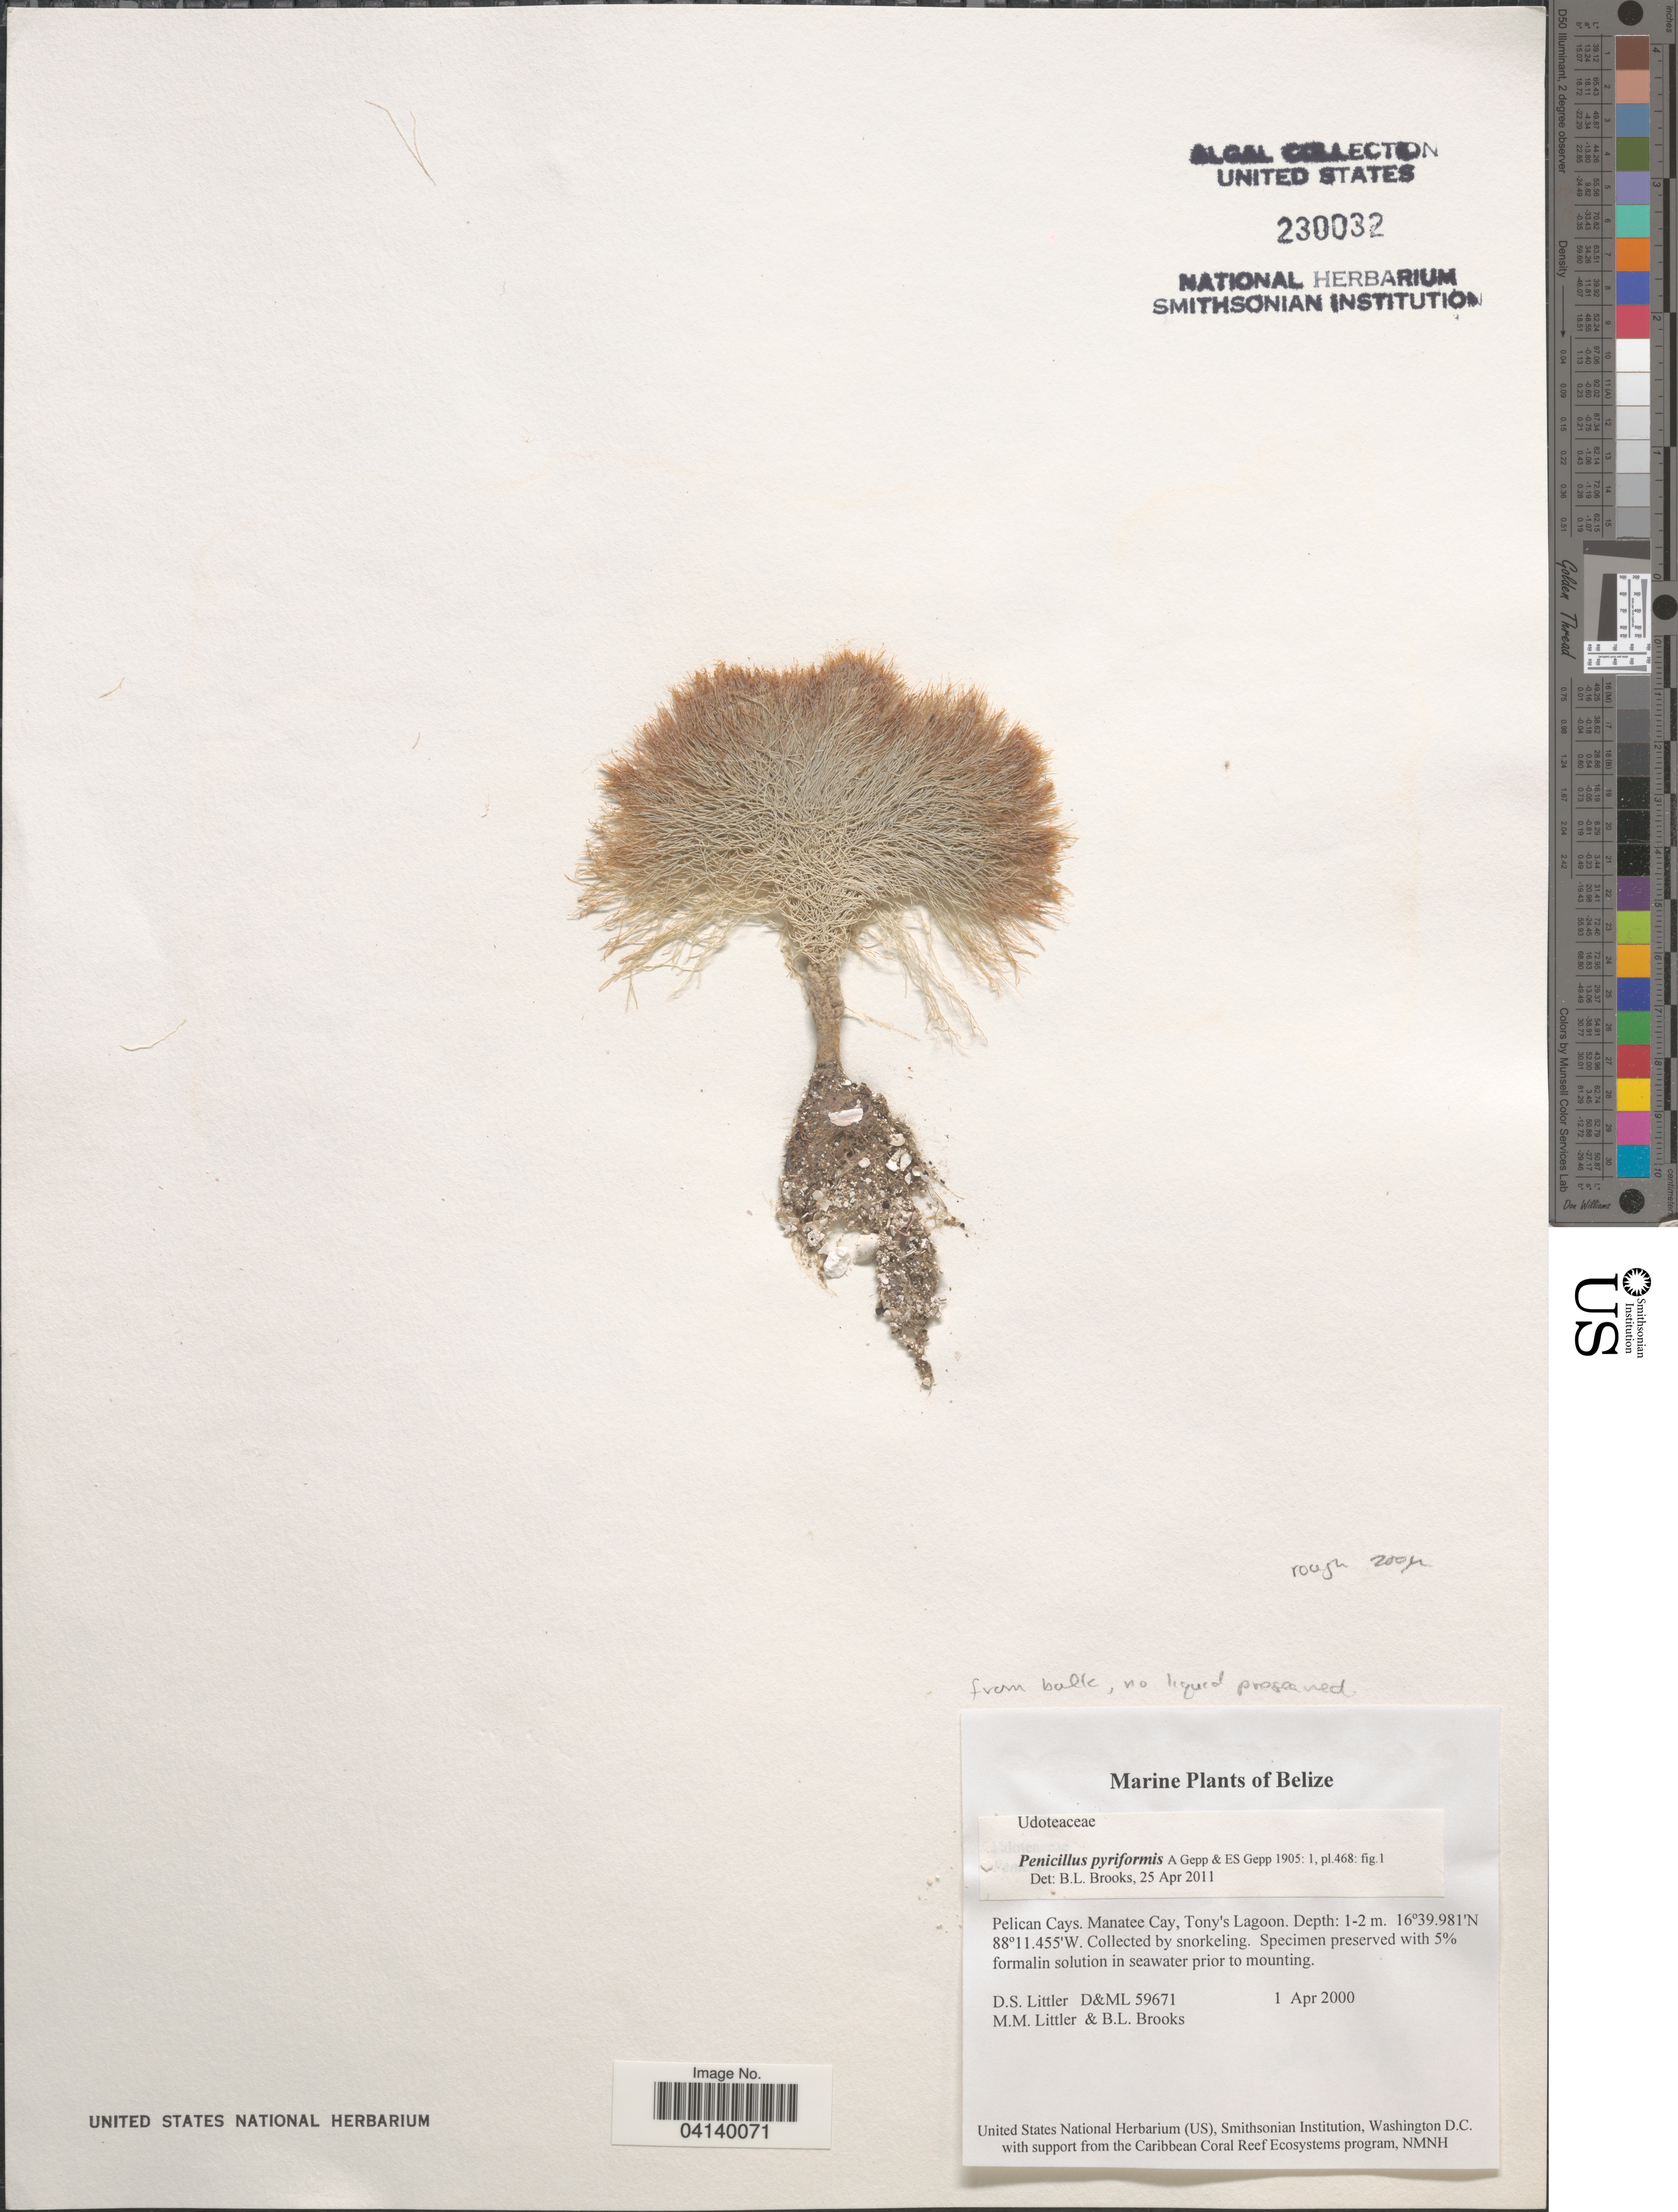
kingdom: Plantae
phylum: Chlorophyta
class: Ulvophyceae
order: Bryopsidales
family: Udoteaceae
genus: Penicillus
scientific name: Penicillus pyriformis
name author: A. Gepp & E. Gepp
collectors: D. S. Littler & B. Brooks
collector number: D&ML59671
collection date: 2000-04-01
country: Belize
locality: Pelican Cays. Manatee Cay, Tony's Lagoon.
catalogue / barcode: US 230032